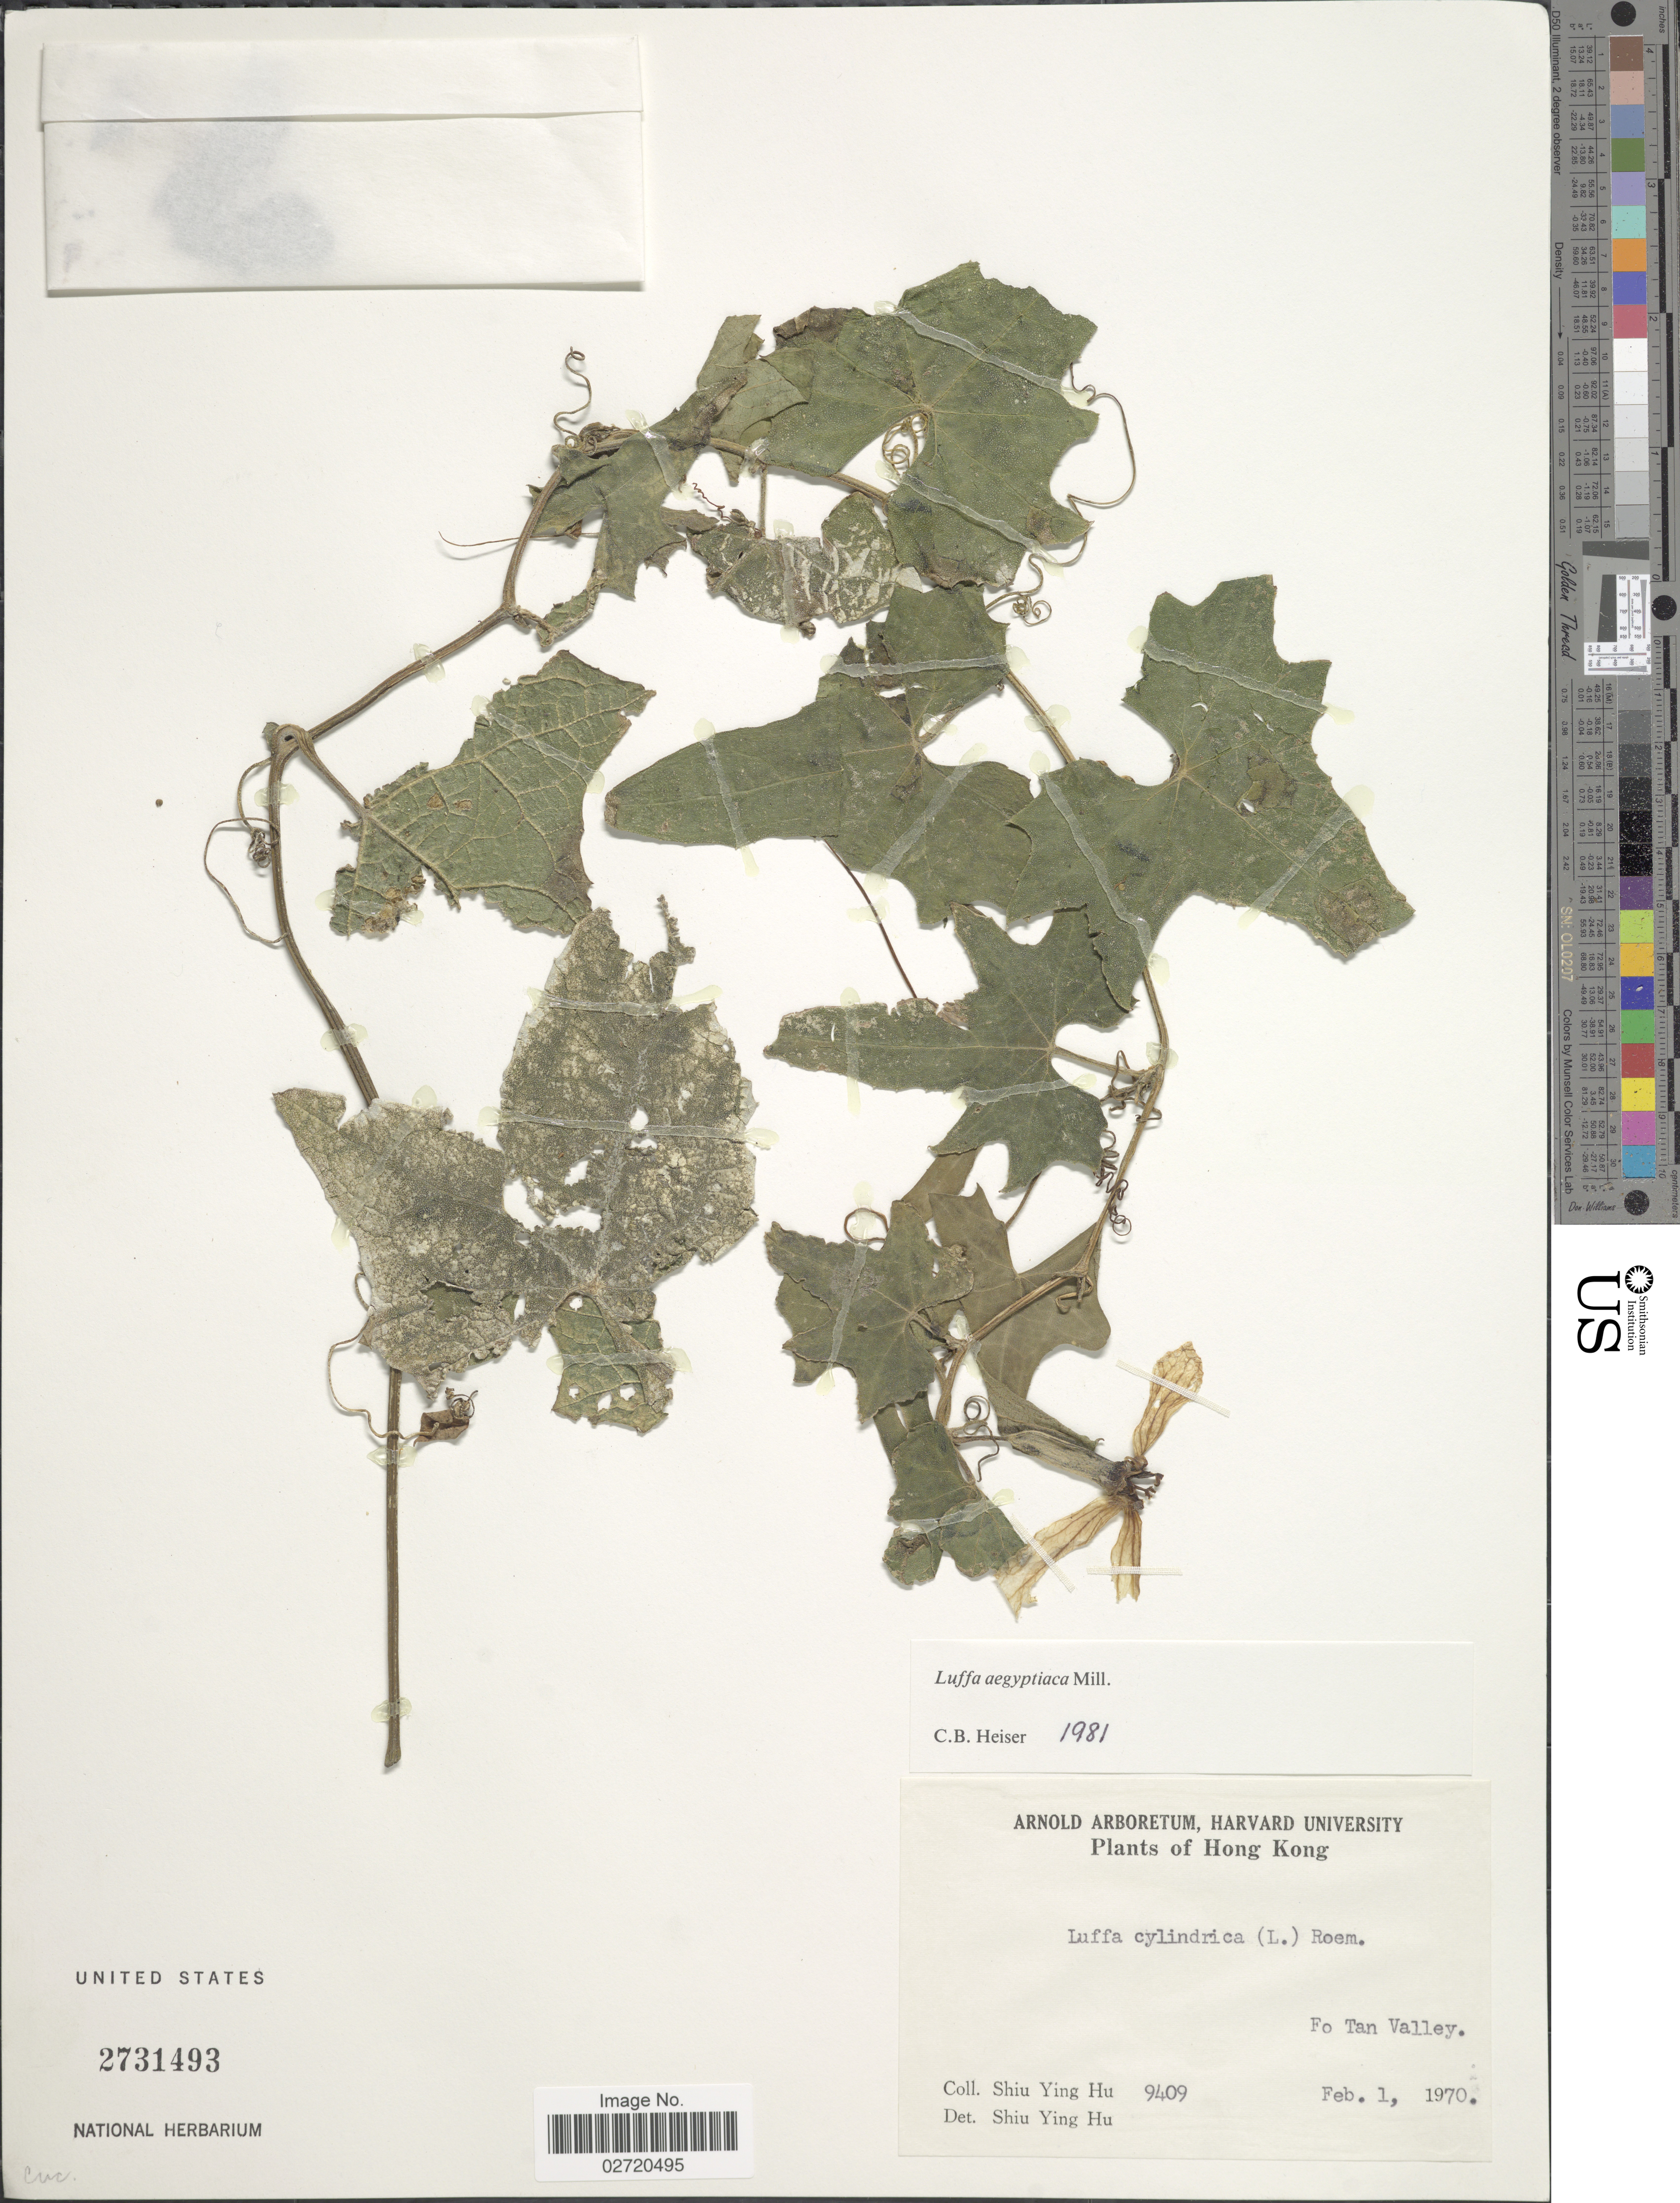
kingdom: Plantae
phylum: Tracheophyta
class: Magnoliopsida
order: Cucurbitales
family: Cucurbitaceae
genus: Luffa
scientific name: Luffa aegyptiaca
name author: Mill.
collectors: S. Y. Hu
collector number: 9409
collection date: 1970-02-01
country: China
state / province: Hong Kong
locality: Fo Tan Valley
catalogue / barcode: US 2731493